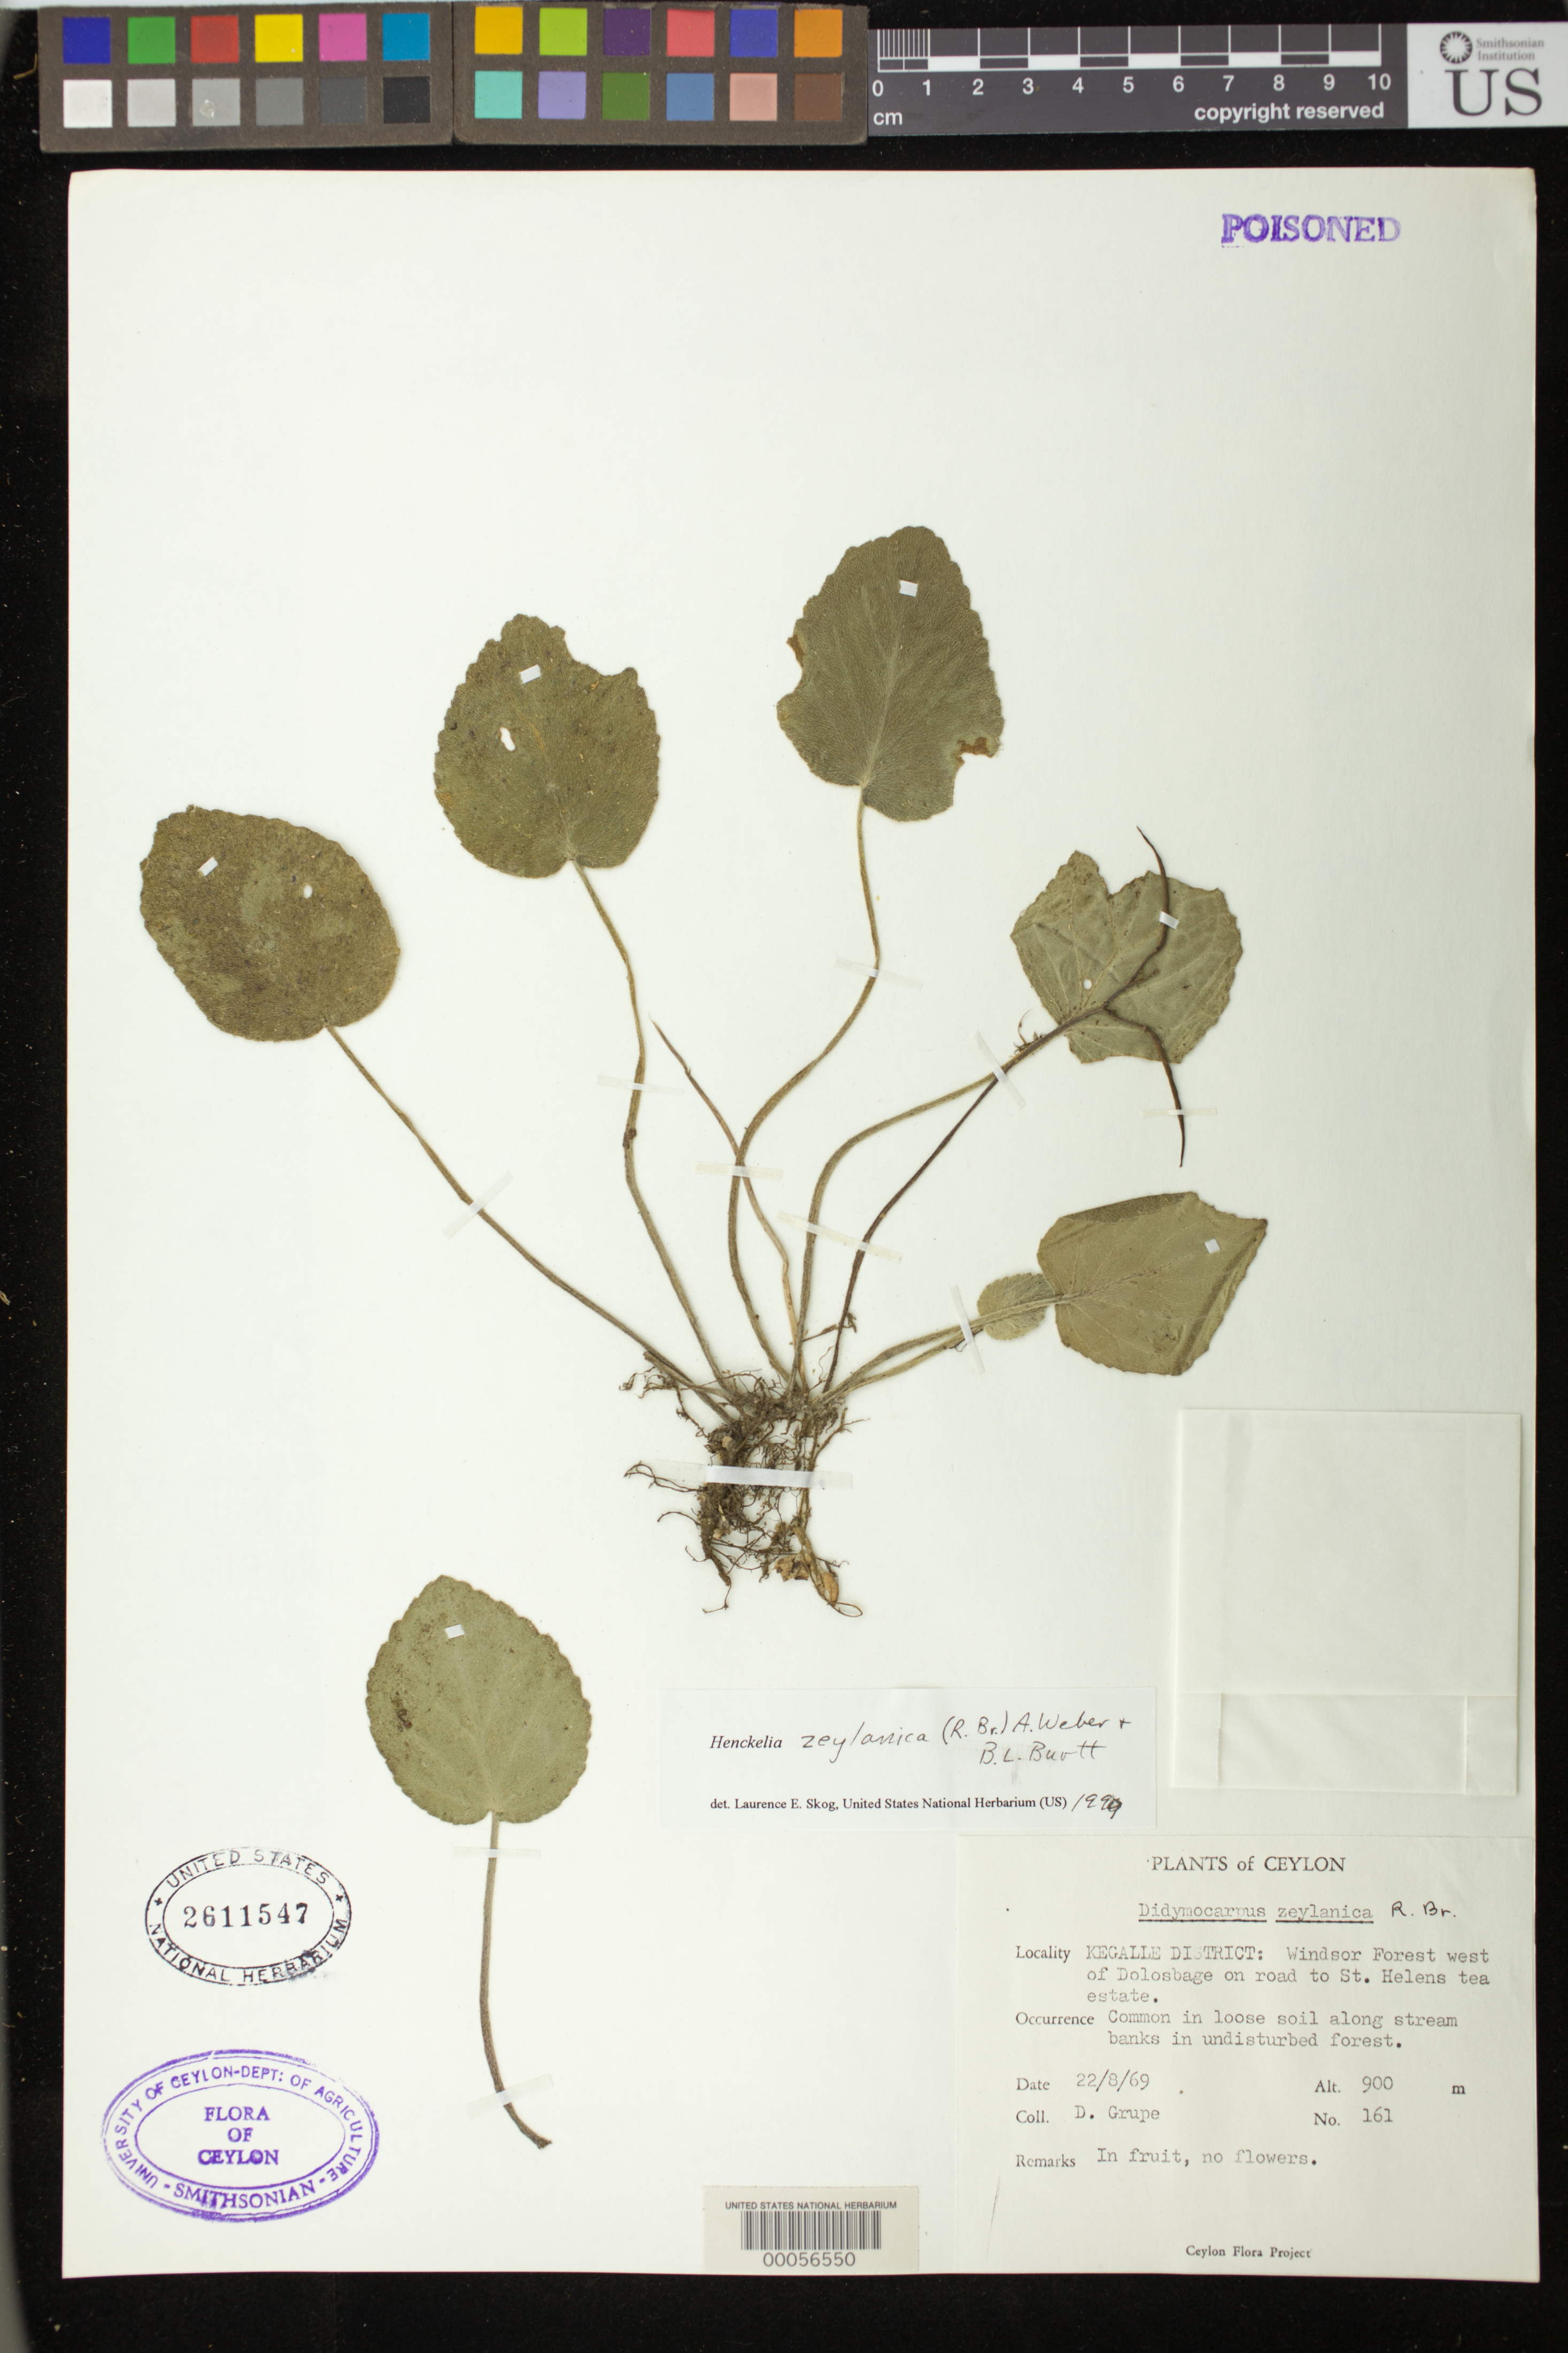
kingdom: Plantae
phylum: Tracheophyta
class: Magnoliopsida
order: Lamiales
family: Gesneriaceae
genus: Henckelia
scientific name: Henckelia zeylanica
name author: (R. Br.) A. Weber & B.L. Burtt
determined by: Skog, Laurence E.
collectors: D. Grupe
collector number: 161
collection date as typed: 22 Aug 1969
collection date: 1969-08-22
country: Sri Lanka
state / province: Sabaragamuwa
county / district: Kegalle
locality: Windsor forest w of dolosbage on road to st. helens tea estate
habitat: Loose soil along stream banks in undisturbed forest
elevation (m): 900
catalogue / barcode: US 2611547